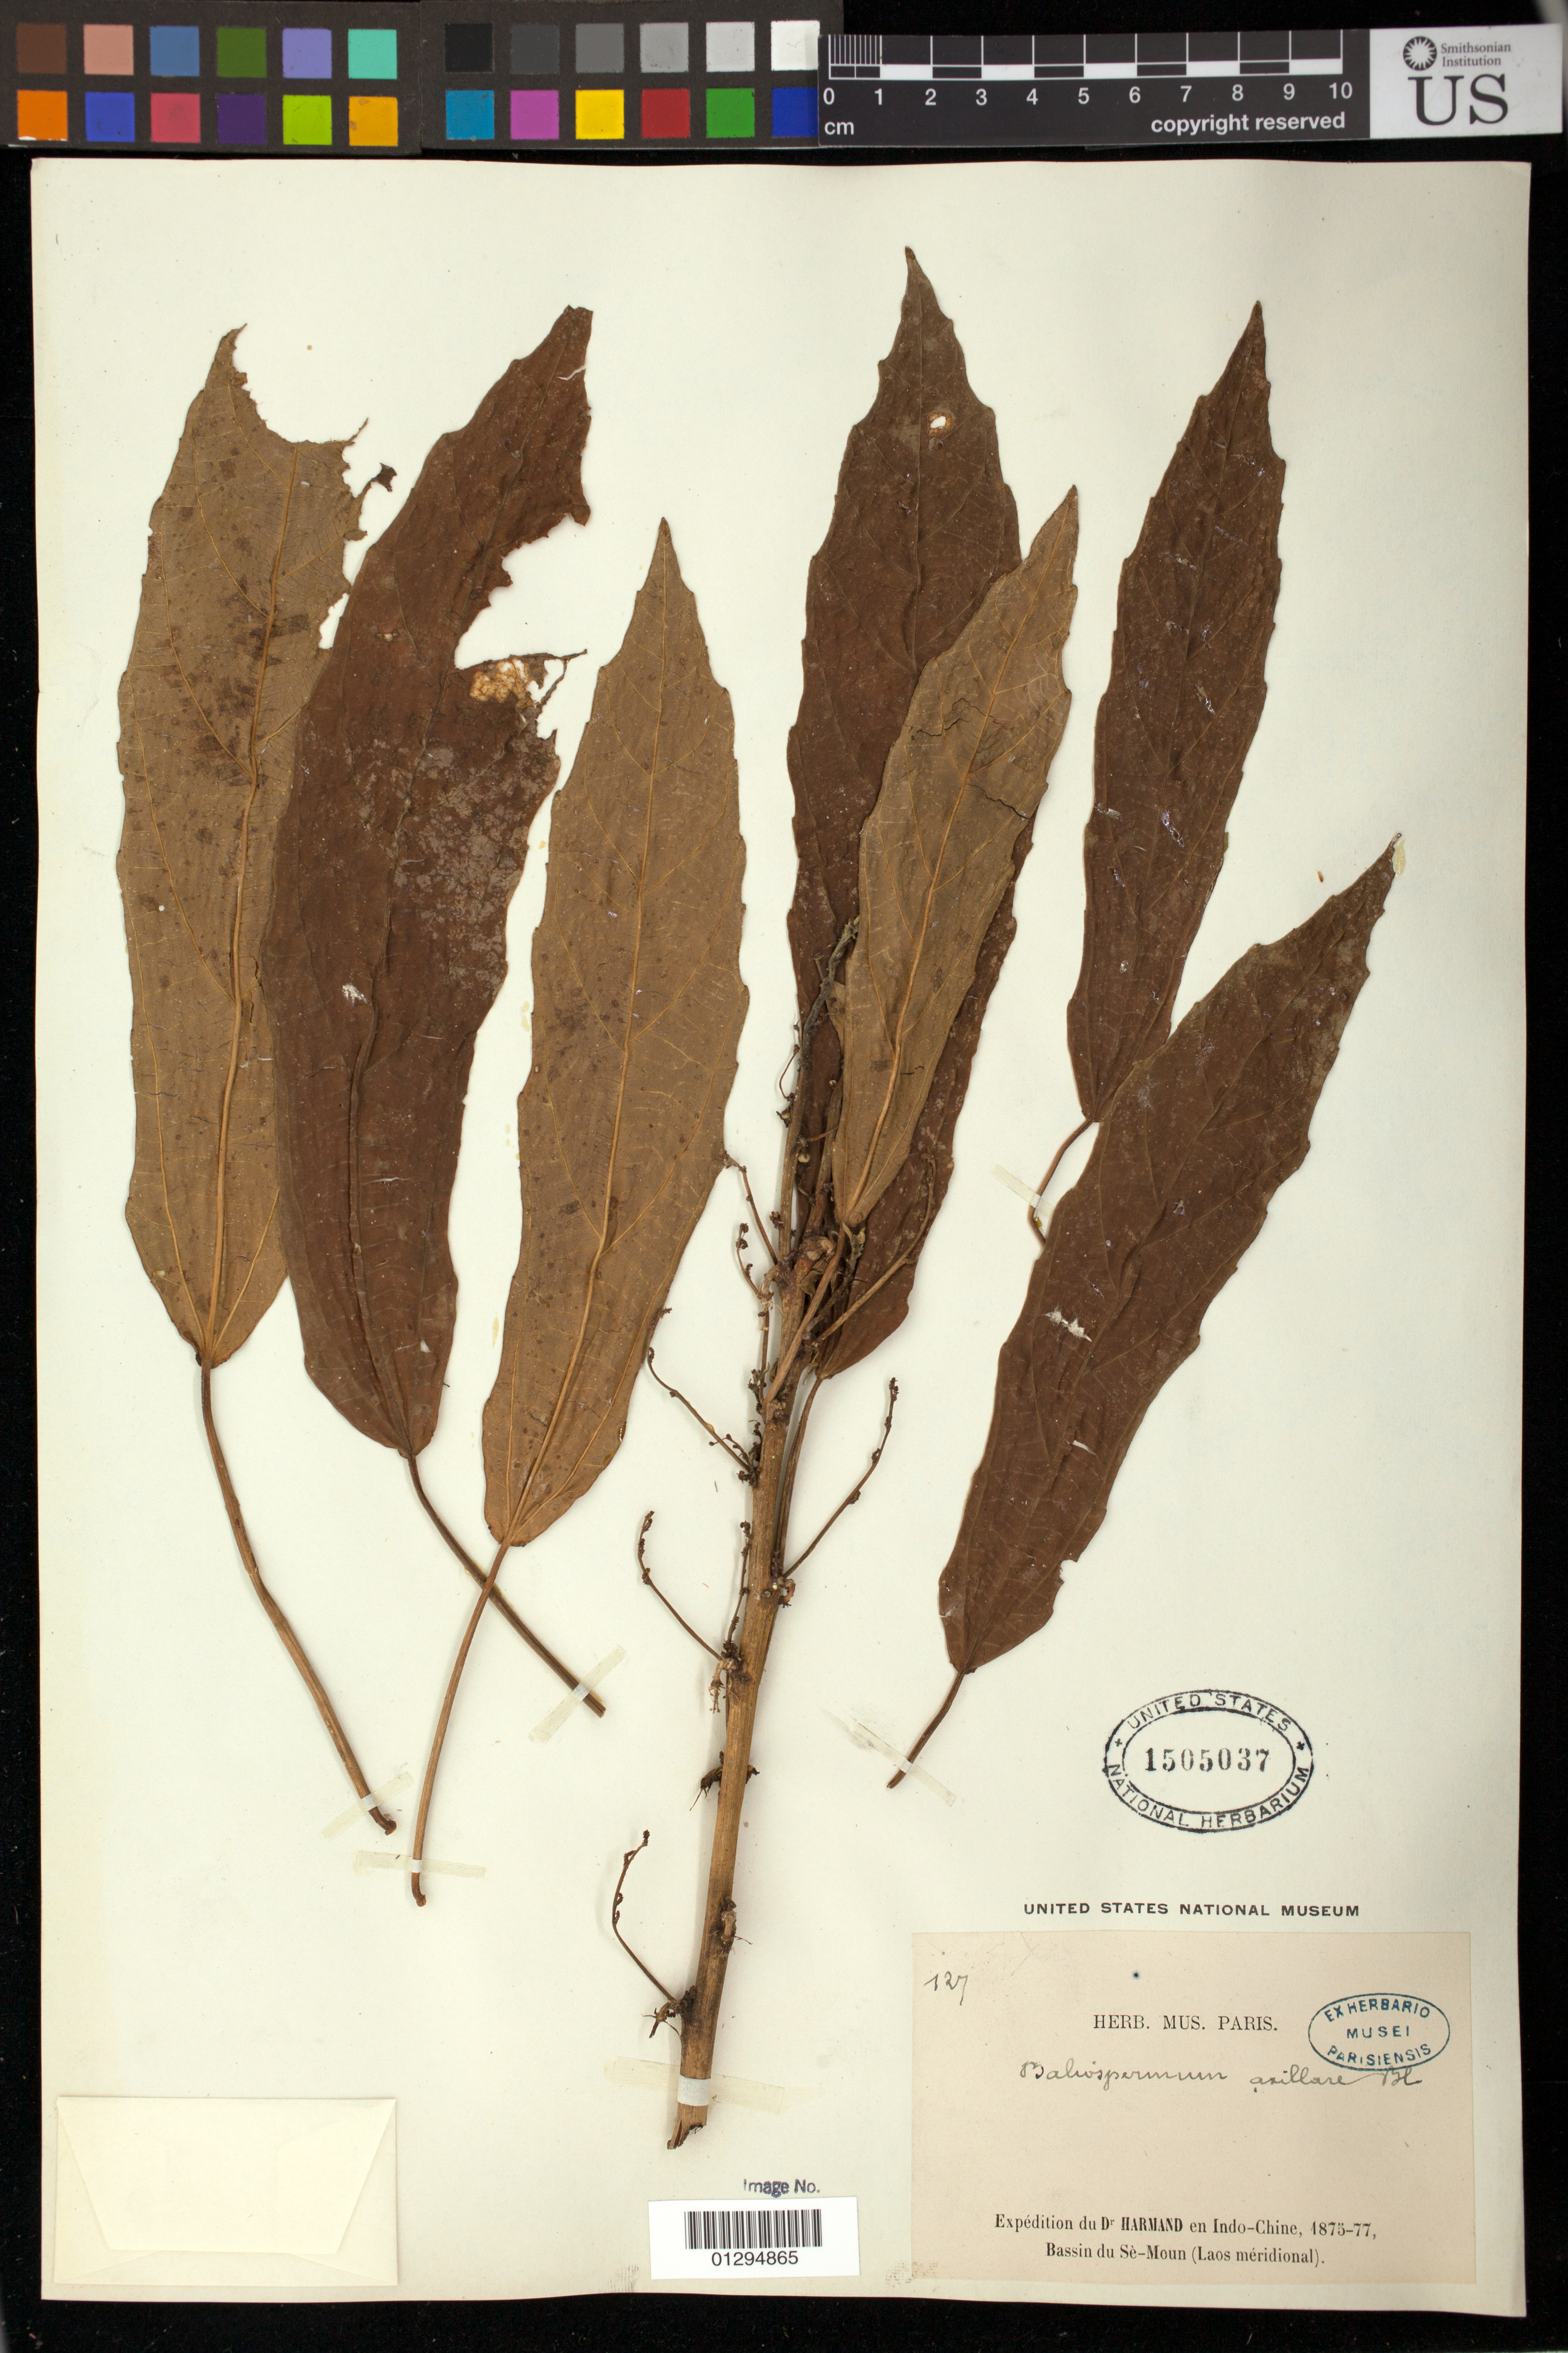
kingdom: Plantae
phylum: Tracheophyta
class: Magnoliopsida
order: Malpighiales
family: Euphorbiaceae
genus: Baliospermum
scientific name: Baliospermum montanum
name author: (Willd.) Müll. Arg.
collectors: Harmand, --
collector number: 127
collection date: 1875/1877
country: Laos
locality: Bassin du Se-Moun (Laos Meridional).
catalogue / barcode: US 1505037